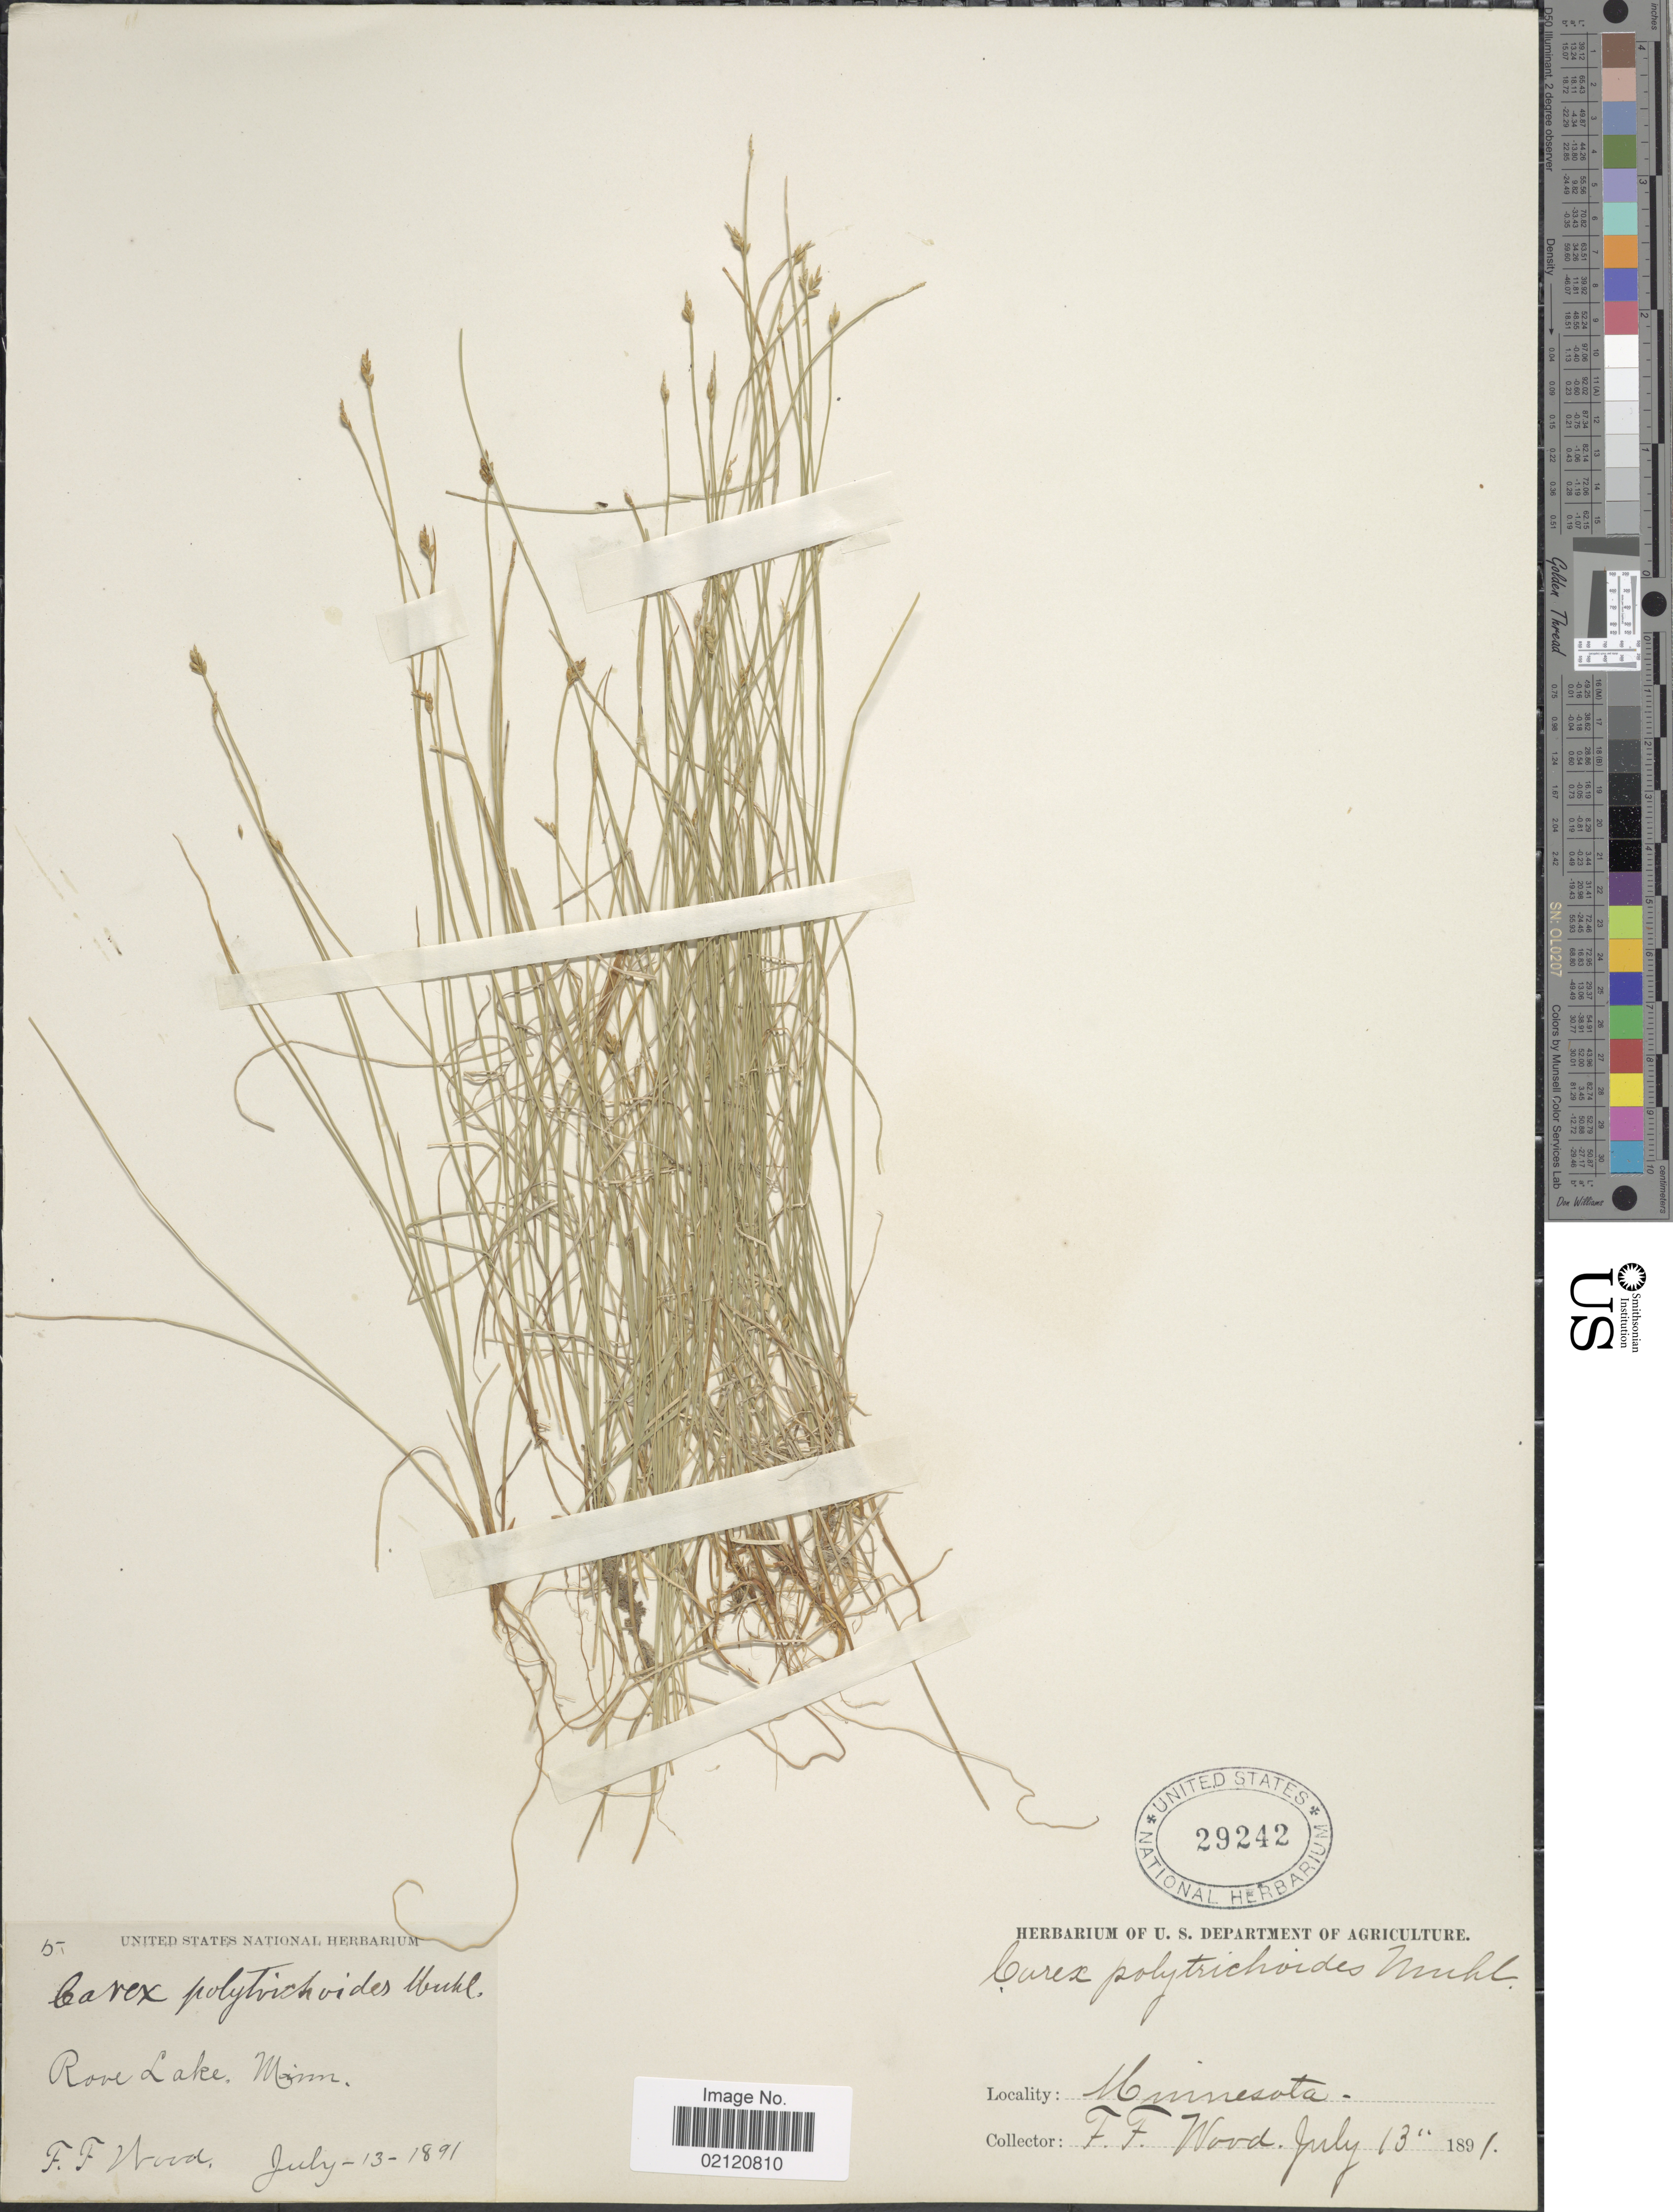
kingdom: Plantae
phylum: Tracheophyta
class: Liliopsida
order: Poales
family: Cyperaceae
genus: Carex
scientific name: Carex leptalea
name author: Wahlenb.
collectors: F. Wood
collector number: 5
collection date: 1891-07-13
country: United States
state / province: Minnesota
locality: Rove Lake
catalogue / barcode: US 29242